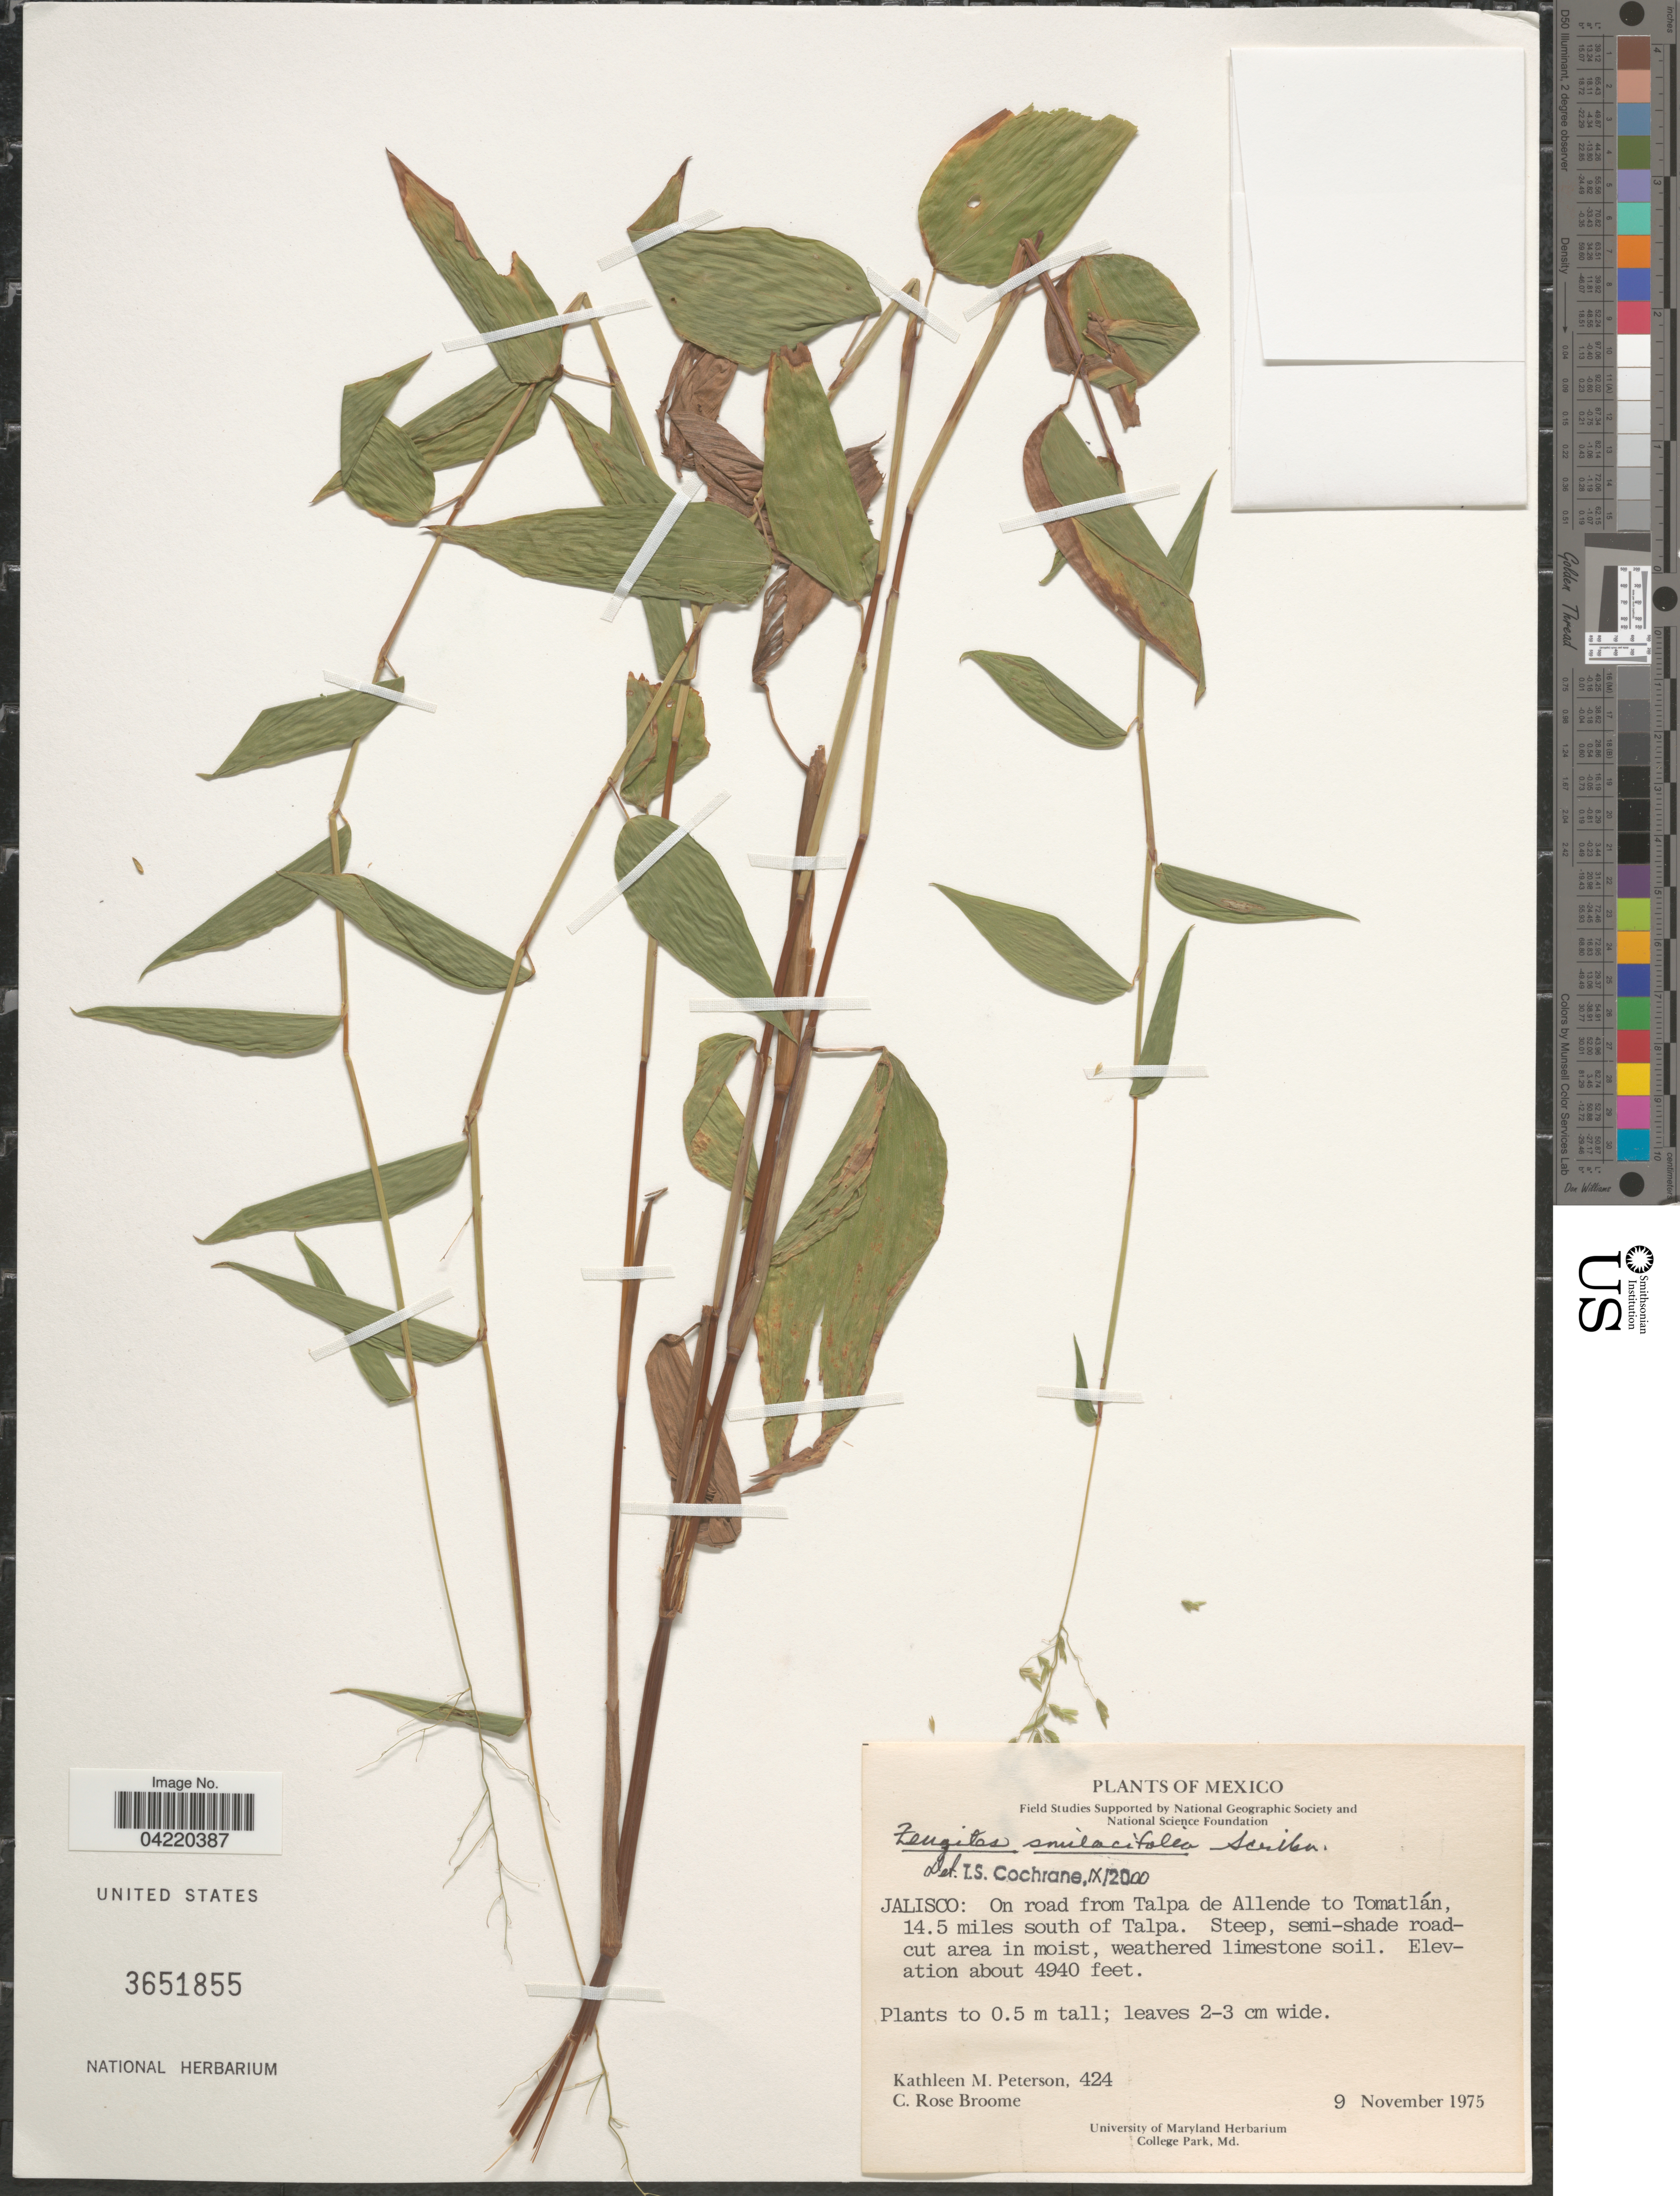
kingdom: Plantae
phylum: Tracheophyta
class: Liliopsida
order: Poales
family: Poaceae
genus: Zeugites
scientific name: Zeugites smilacifolius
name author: Scribn.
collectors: K. Peterson & C. R. Broome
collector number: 424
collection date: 1975-11-09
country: Mexico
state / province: Jalisco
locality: On road from Talpa de Allende to Tomatlán, 14.5 miles south of Talpa.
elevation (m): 1506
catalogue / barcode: US 3651855